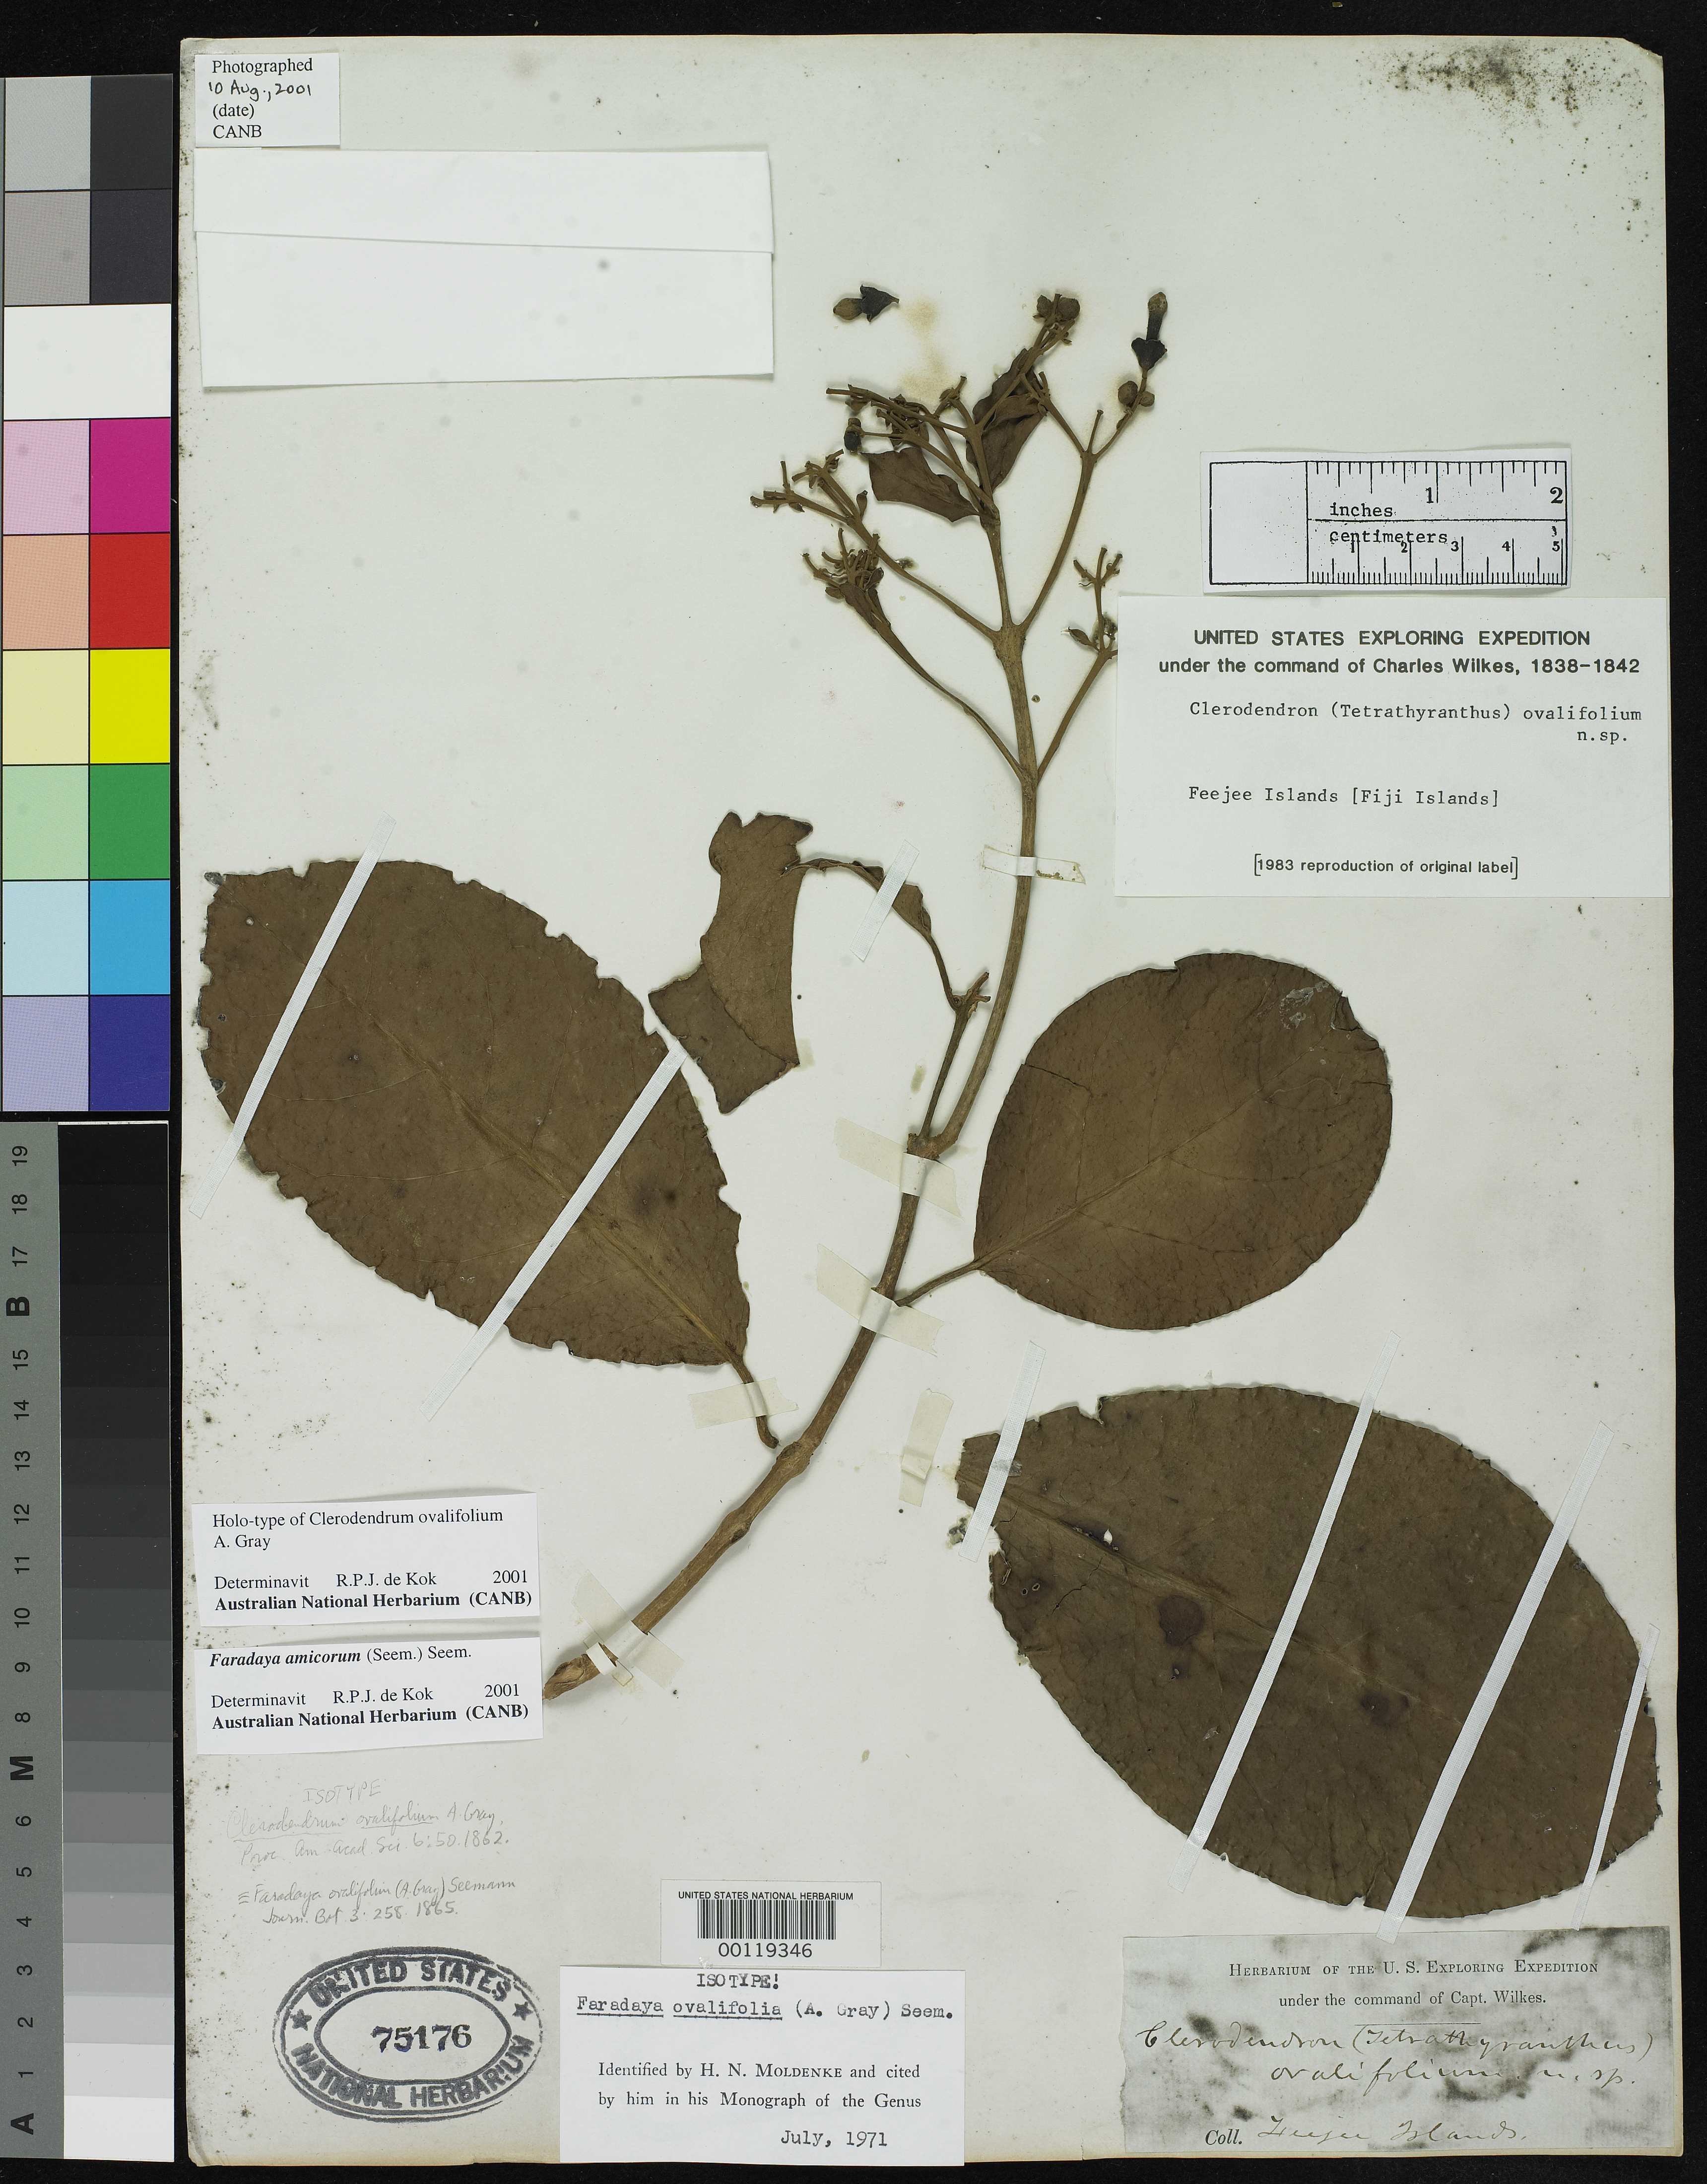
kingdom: Plantae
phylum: Tracheophyta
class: Magnoliopsida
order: Lamiales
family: Lamiaceae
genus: Clerodendrum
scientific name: Clerodendrum ovalifolum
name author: A. Gray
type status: Isotype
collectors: Wilkes Explor. Exped.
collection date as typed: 1838 to -- --- 1842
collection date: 1838/1842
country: Fiji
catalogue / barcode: US 75176